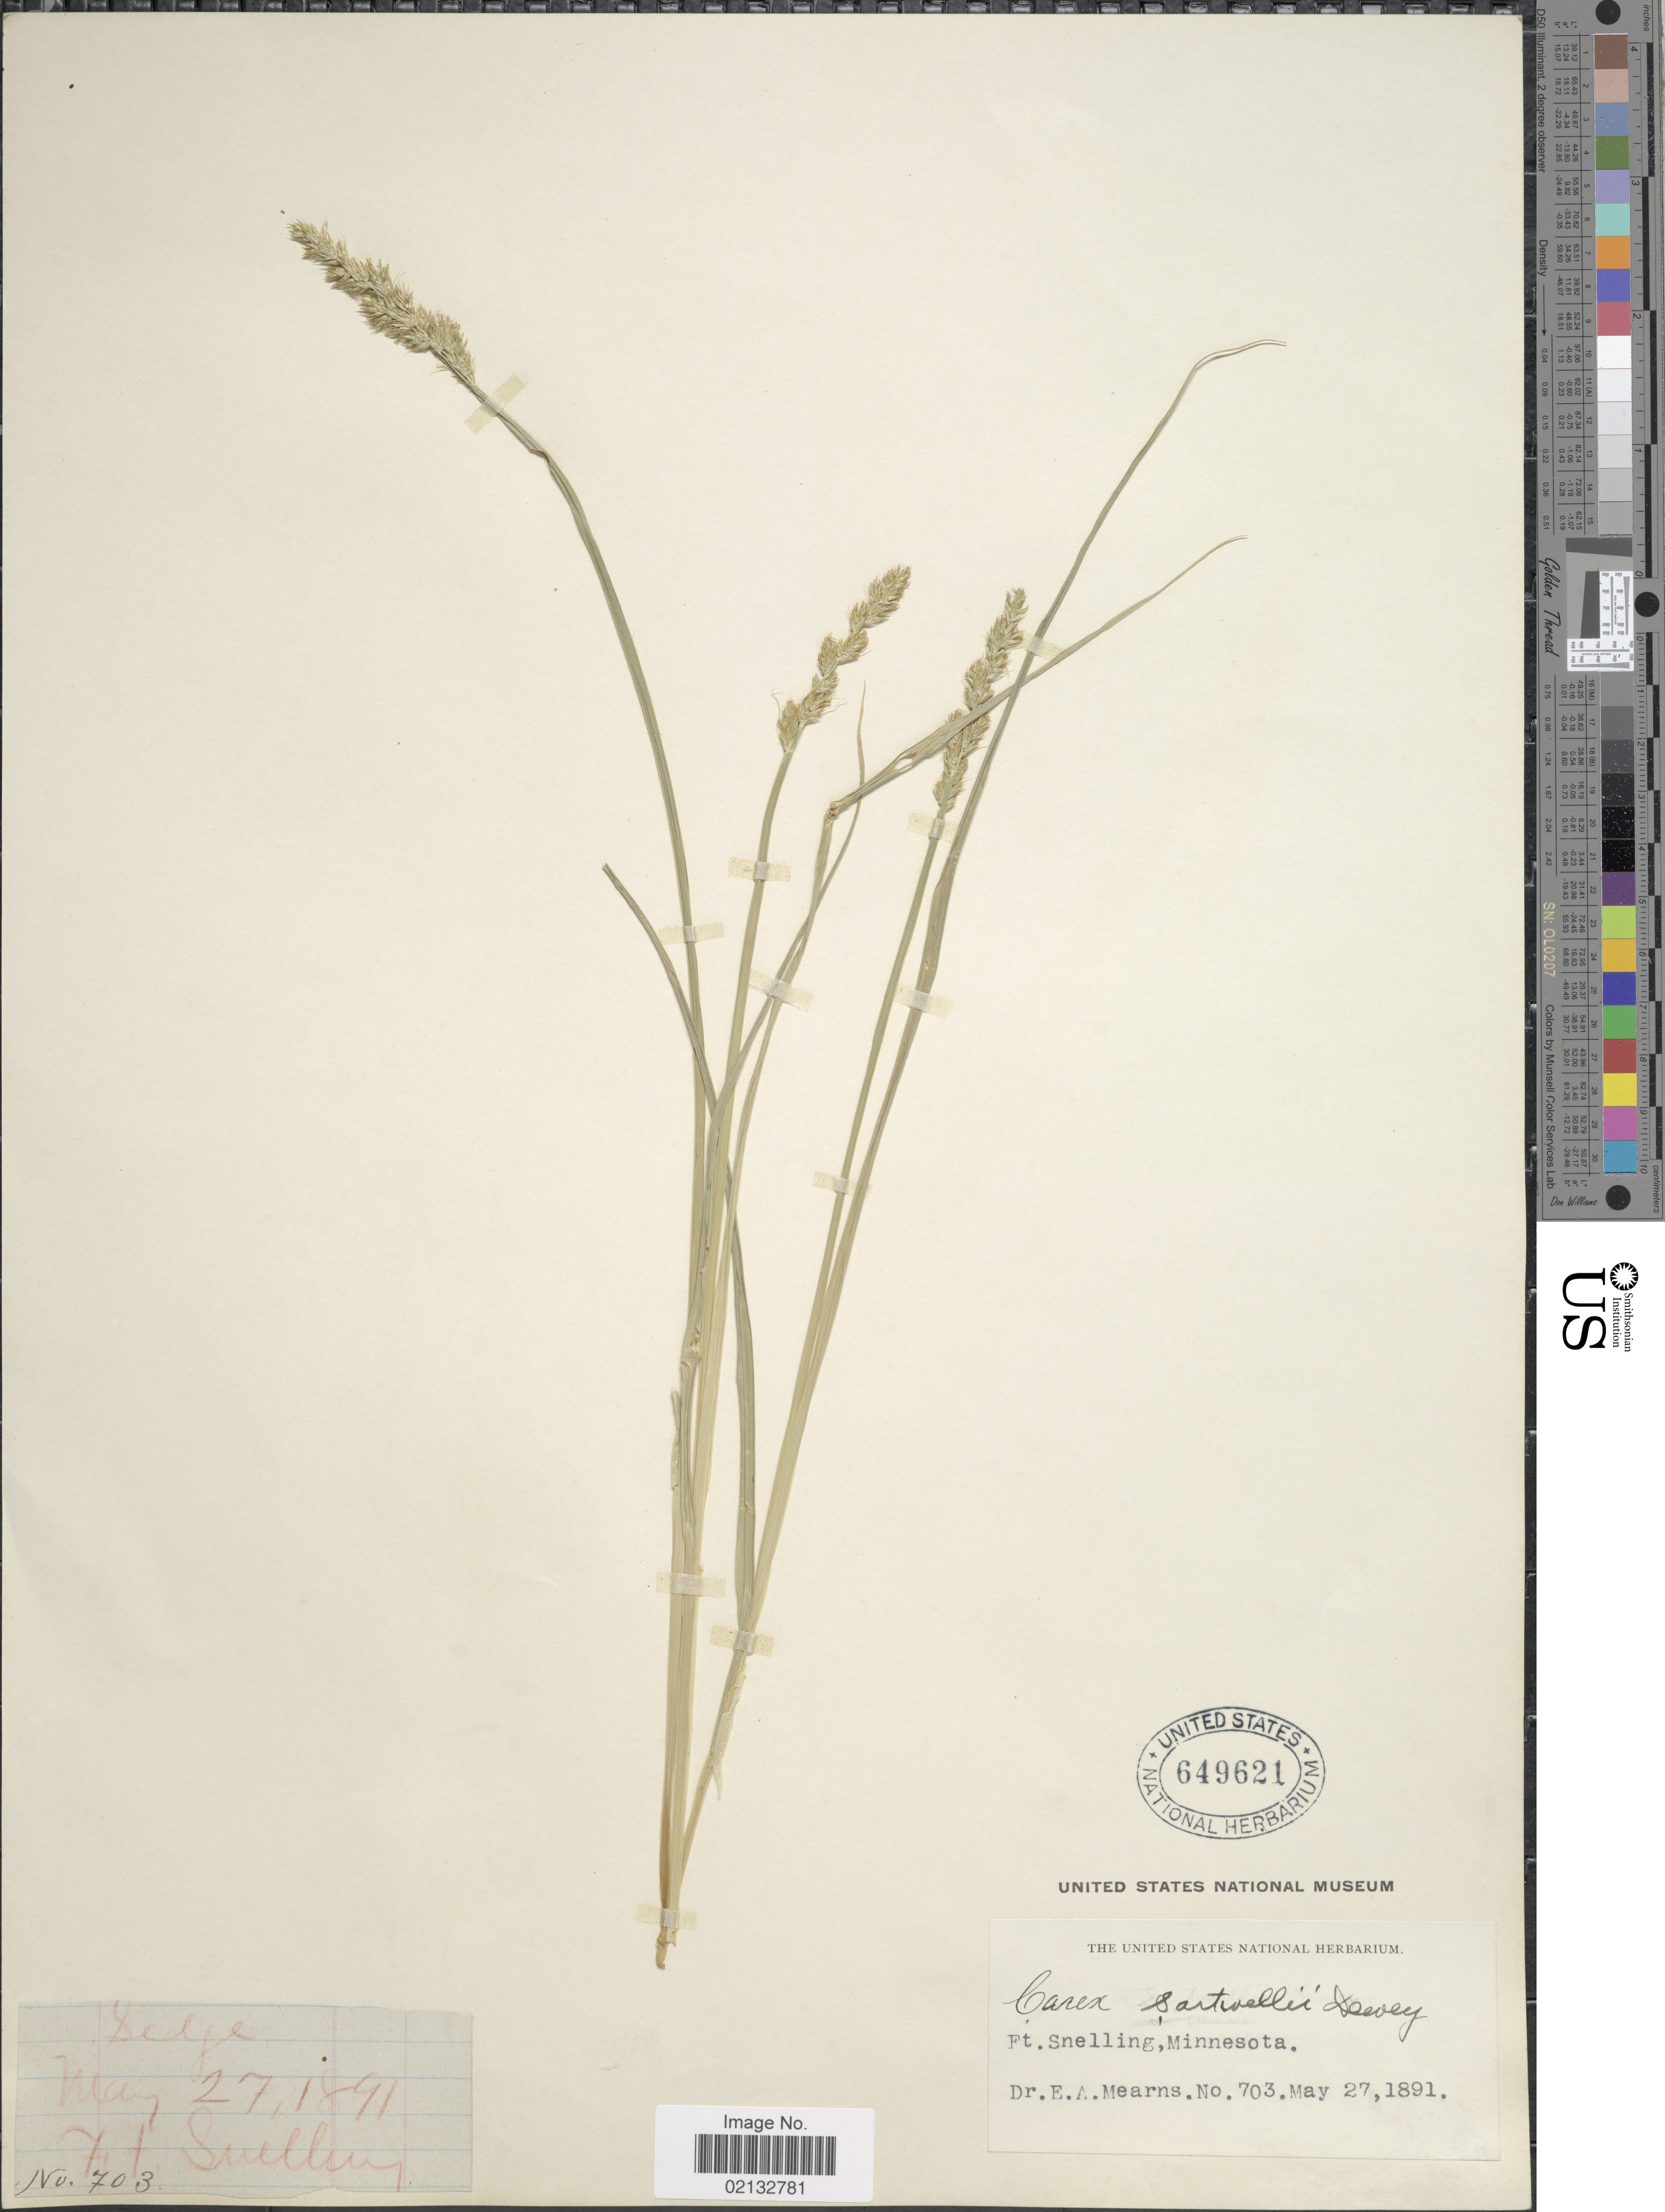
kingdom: Plantae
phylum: Tracheophyta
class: Liliopsida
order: Poales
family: Cyperaceae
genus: Carex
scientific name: Carex sartwellii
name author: Dewey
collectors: E. A. Mearns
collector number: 703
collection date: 1891-05-27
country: United States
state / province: Minnesota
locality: Ft. Snelling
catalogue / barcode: US 649621